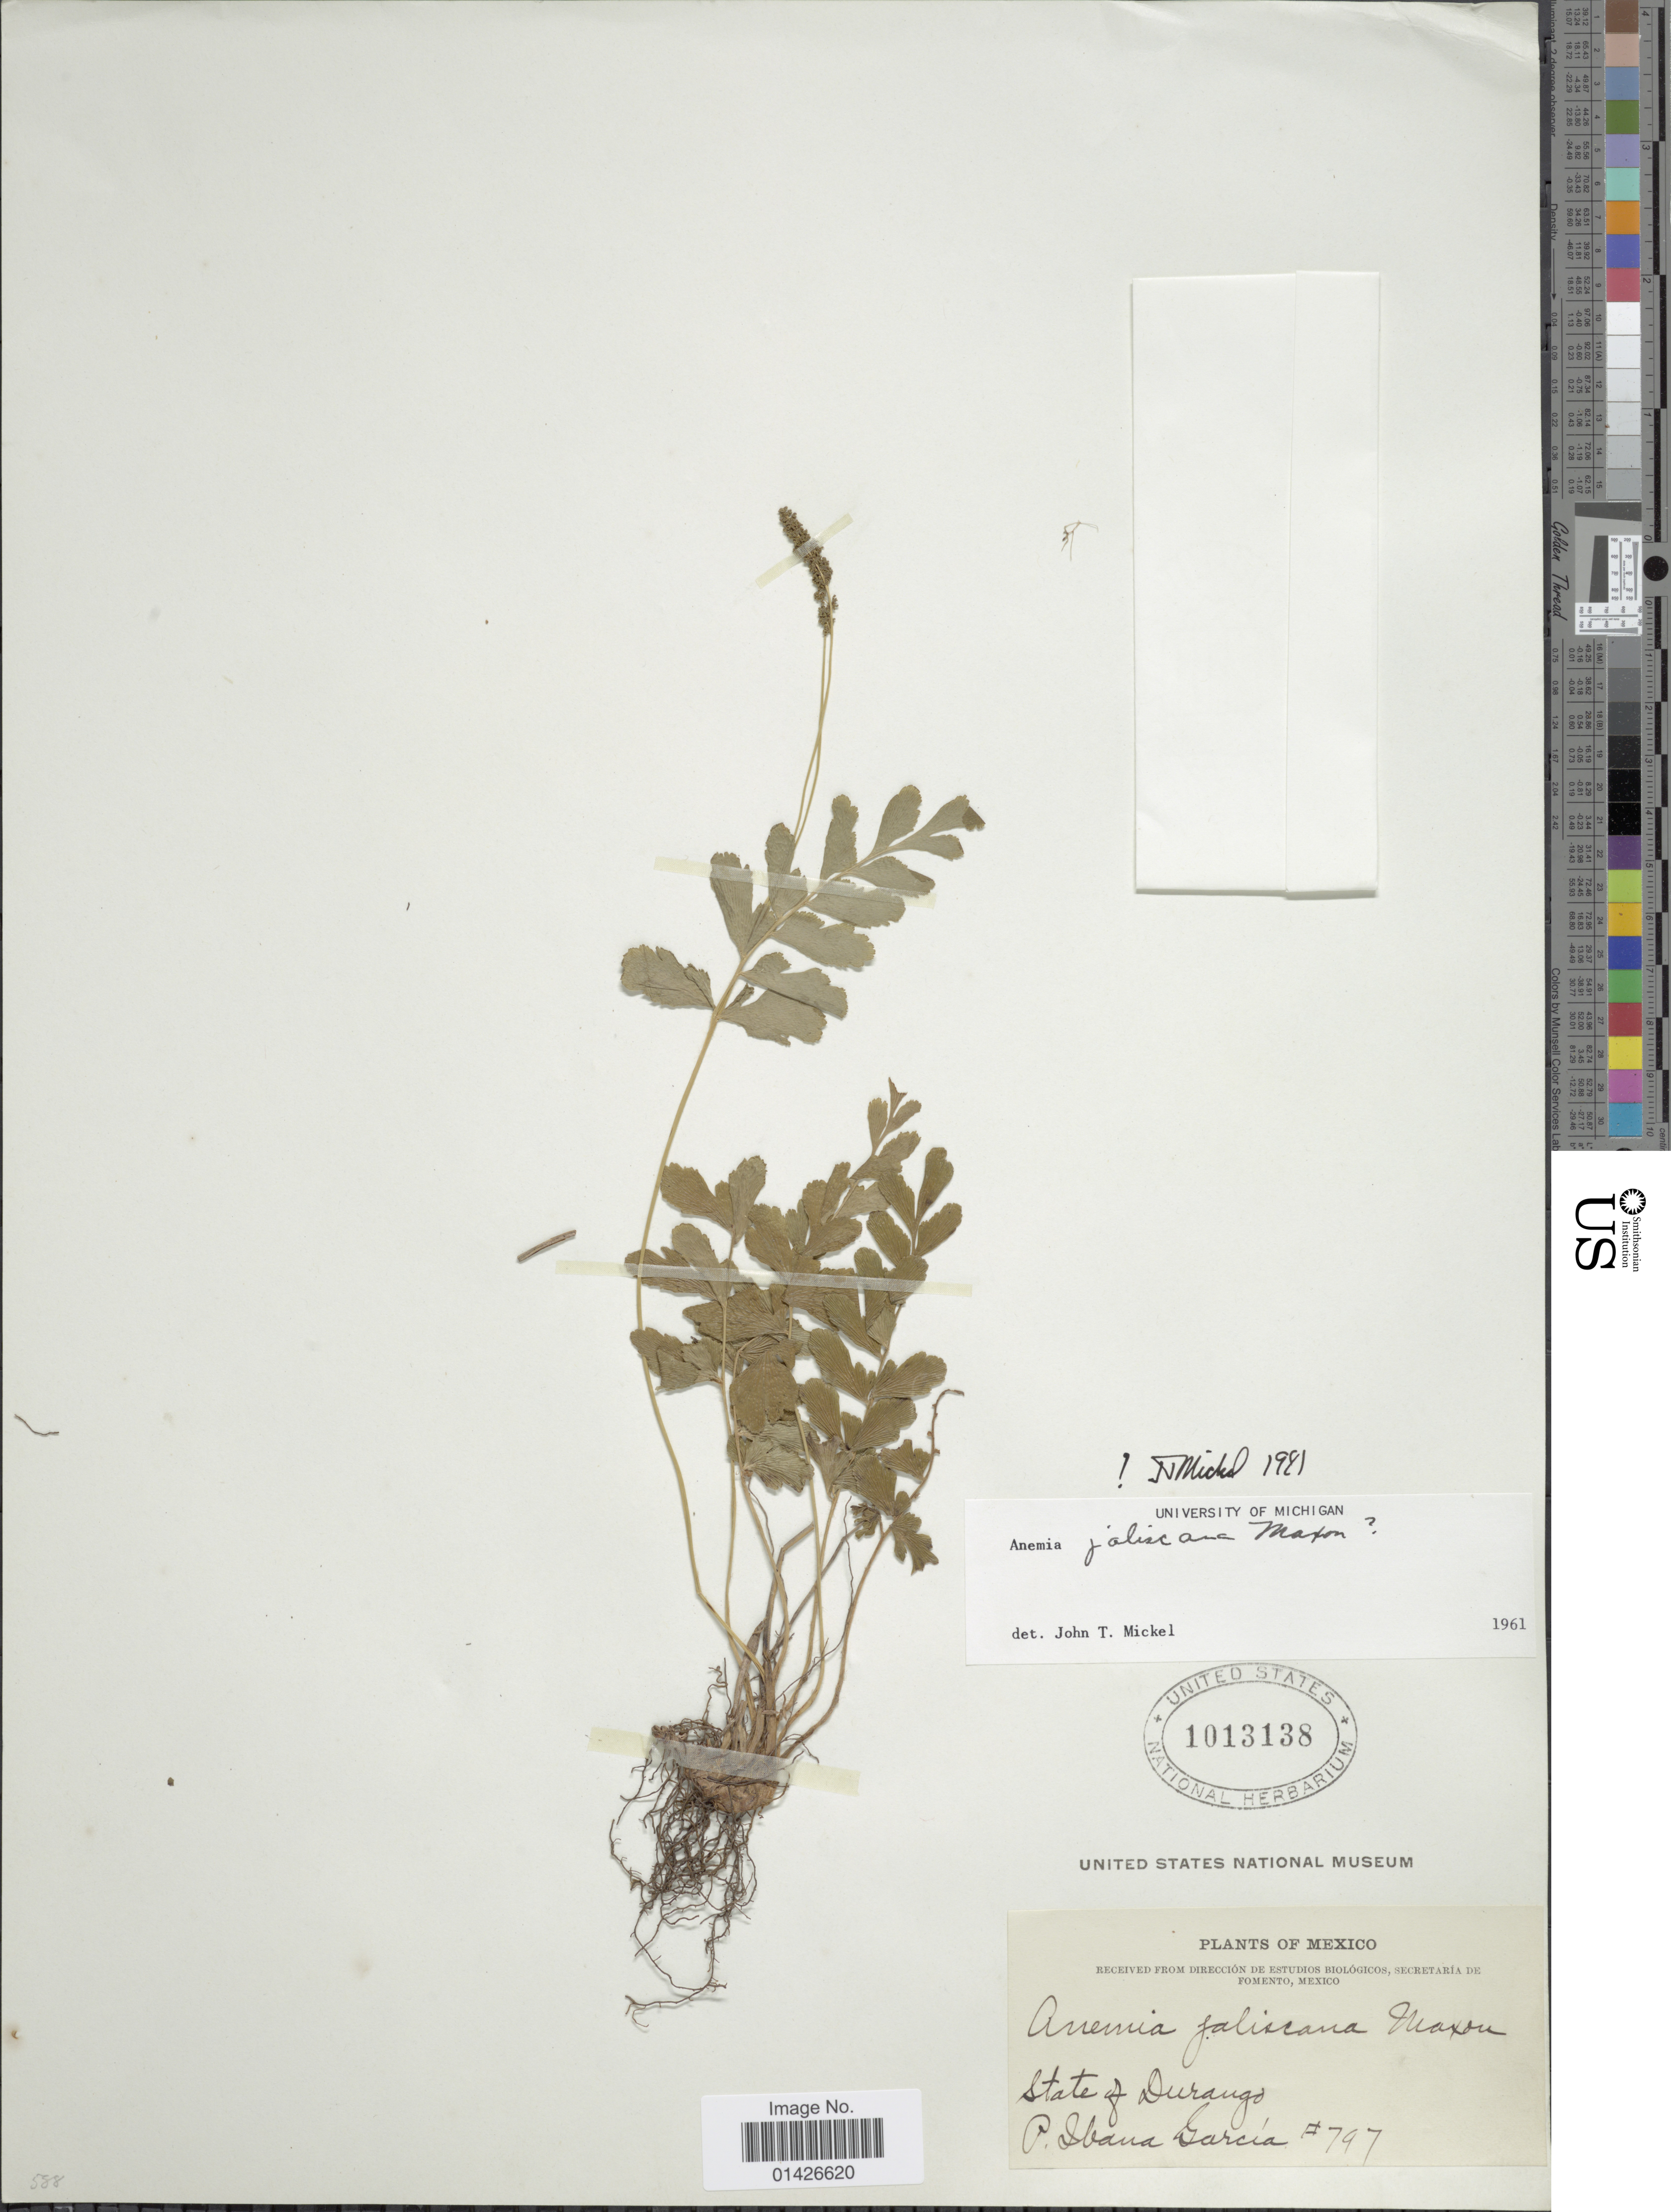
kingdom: Plantae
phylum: Tracheophyta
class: Polypodiopsida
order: Schizaeales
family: Anemiaceae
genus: Anemia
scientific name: Anemia jaliscana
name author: Maxon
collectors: P. Ibana-García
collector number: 797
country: Mexico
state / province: Durango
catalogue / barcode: US 1013138